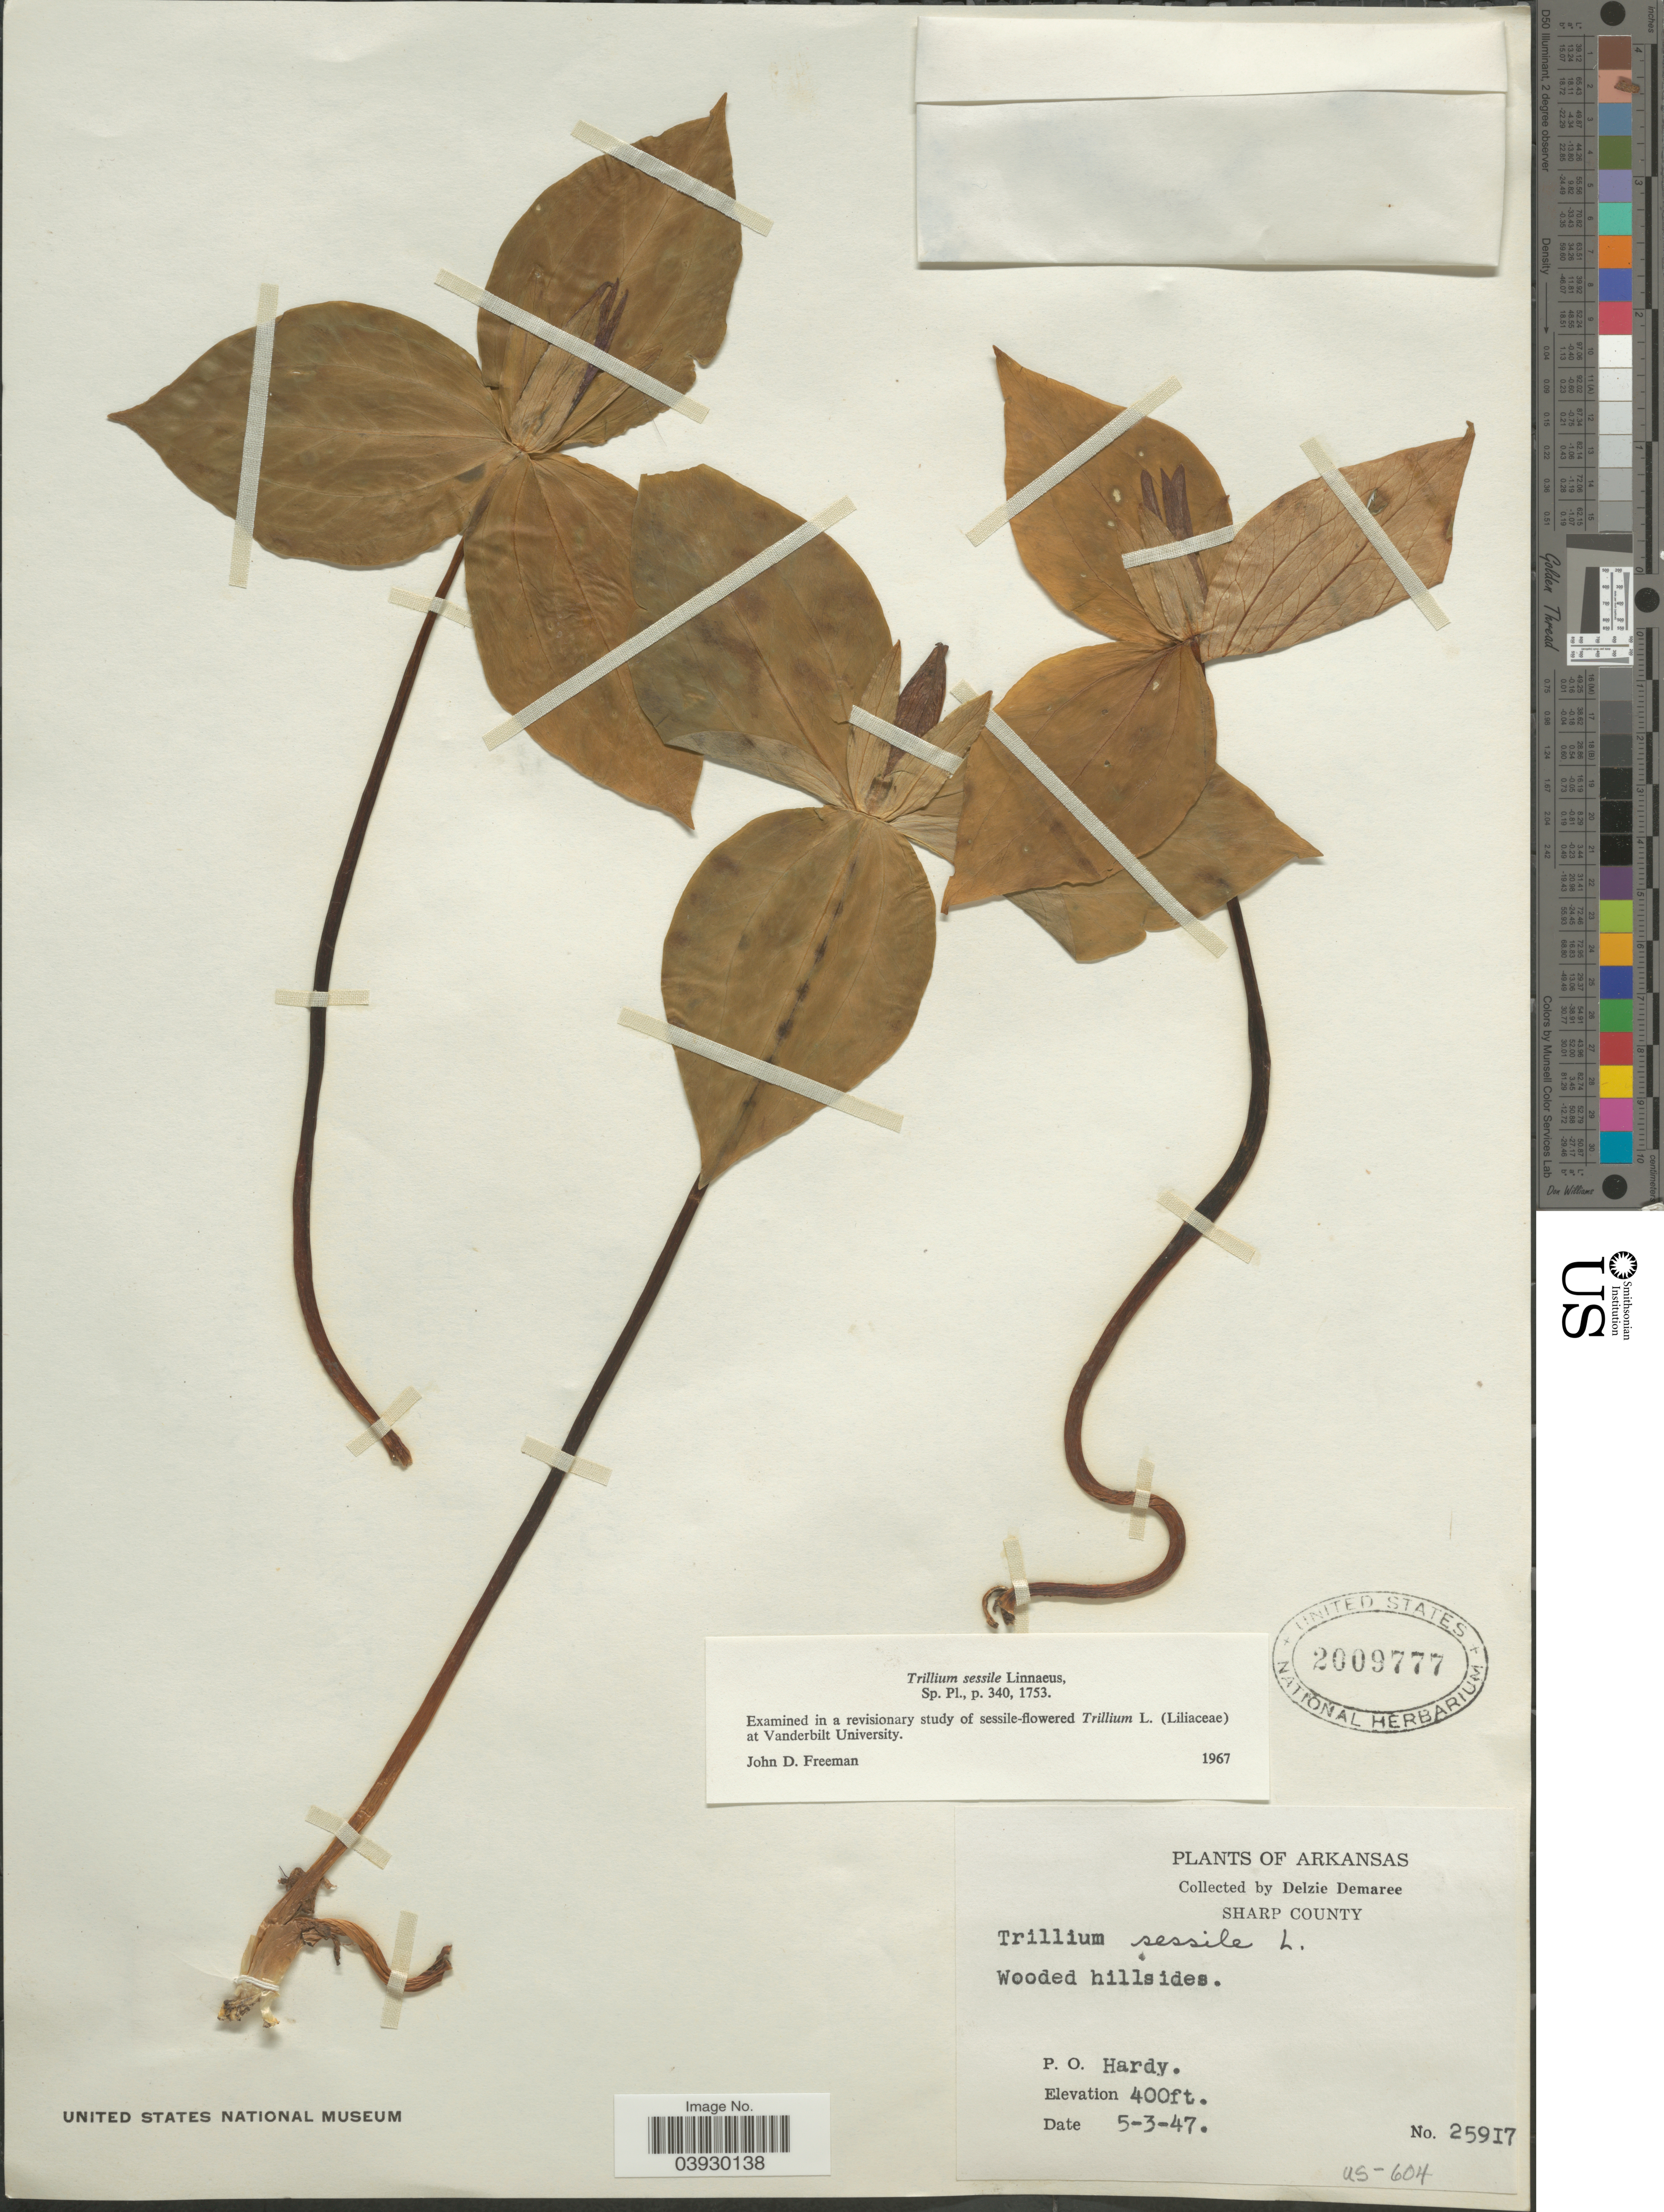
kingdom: Plantae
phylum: Tracheophyta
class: Liliopsida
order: Liliales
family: Melanthiaceae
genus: Trillium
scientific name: Trillium sessile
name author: L.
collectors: D. Demaree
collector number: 25917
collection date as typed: Transcribed d/m/y: 3/5/47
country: United States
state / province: Arkansas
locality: Sharp County. P. O. Hardy.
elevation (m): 122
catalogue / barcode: US 2009777